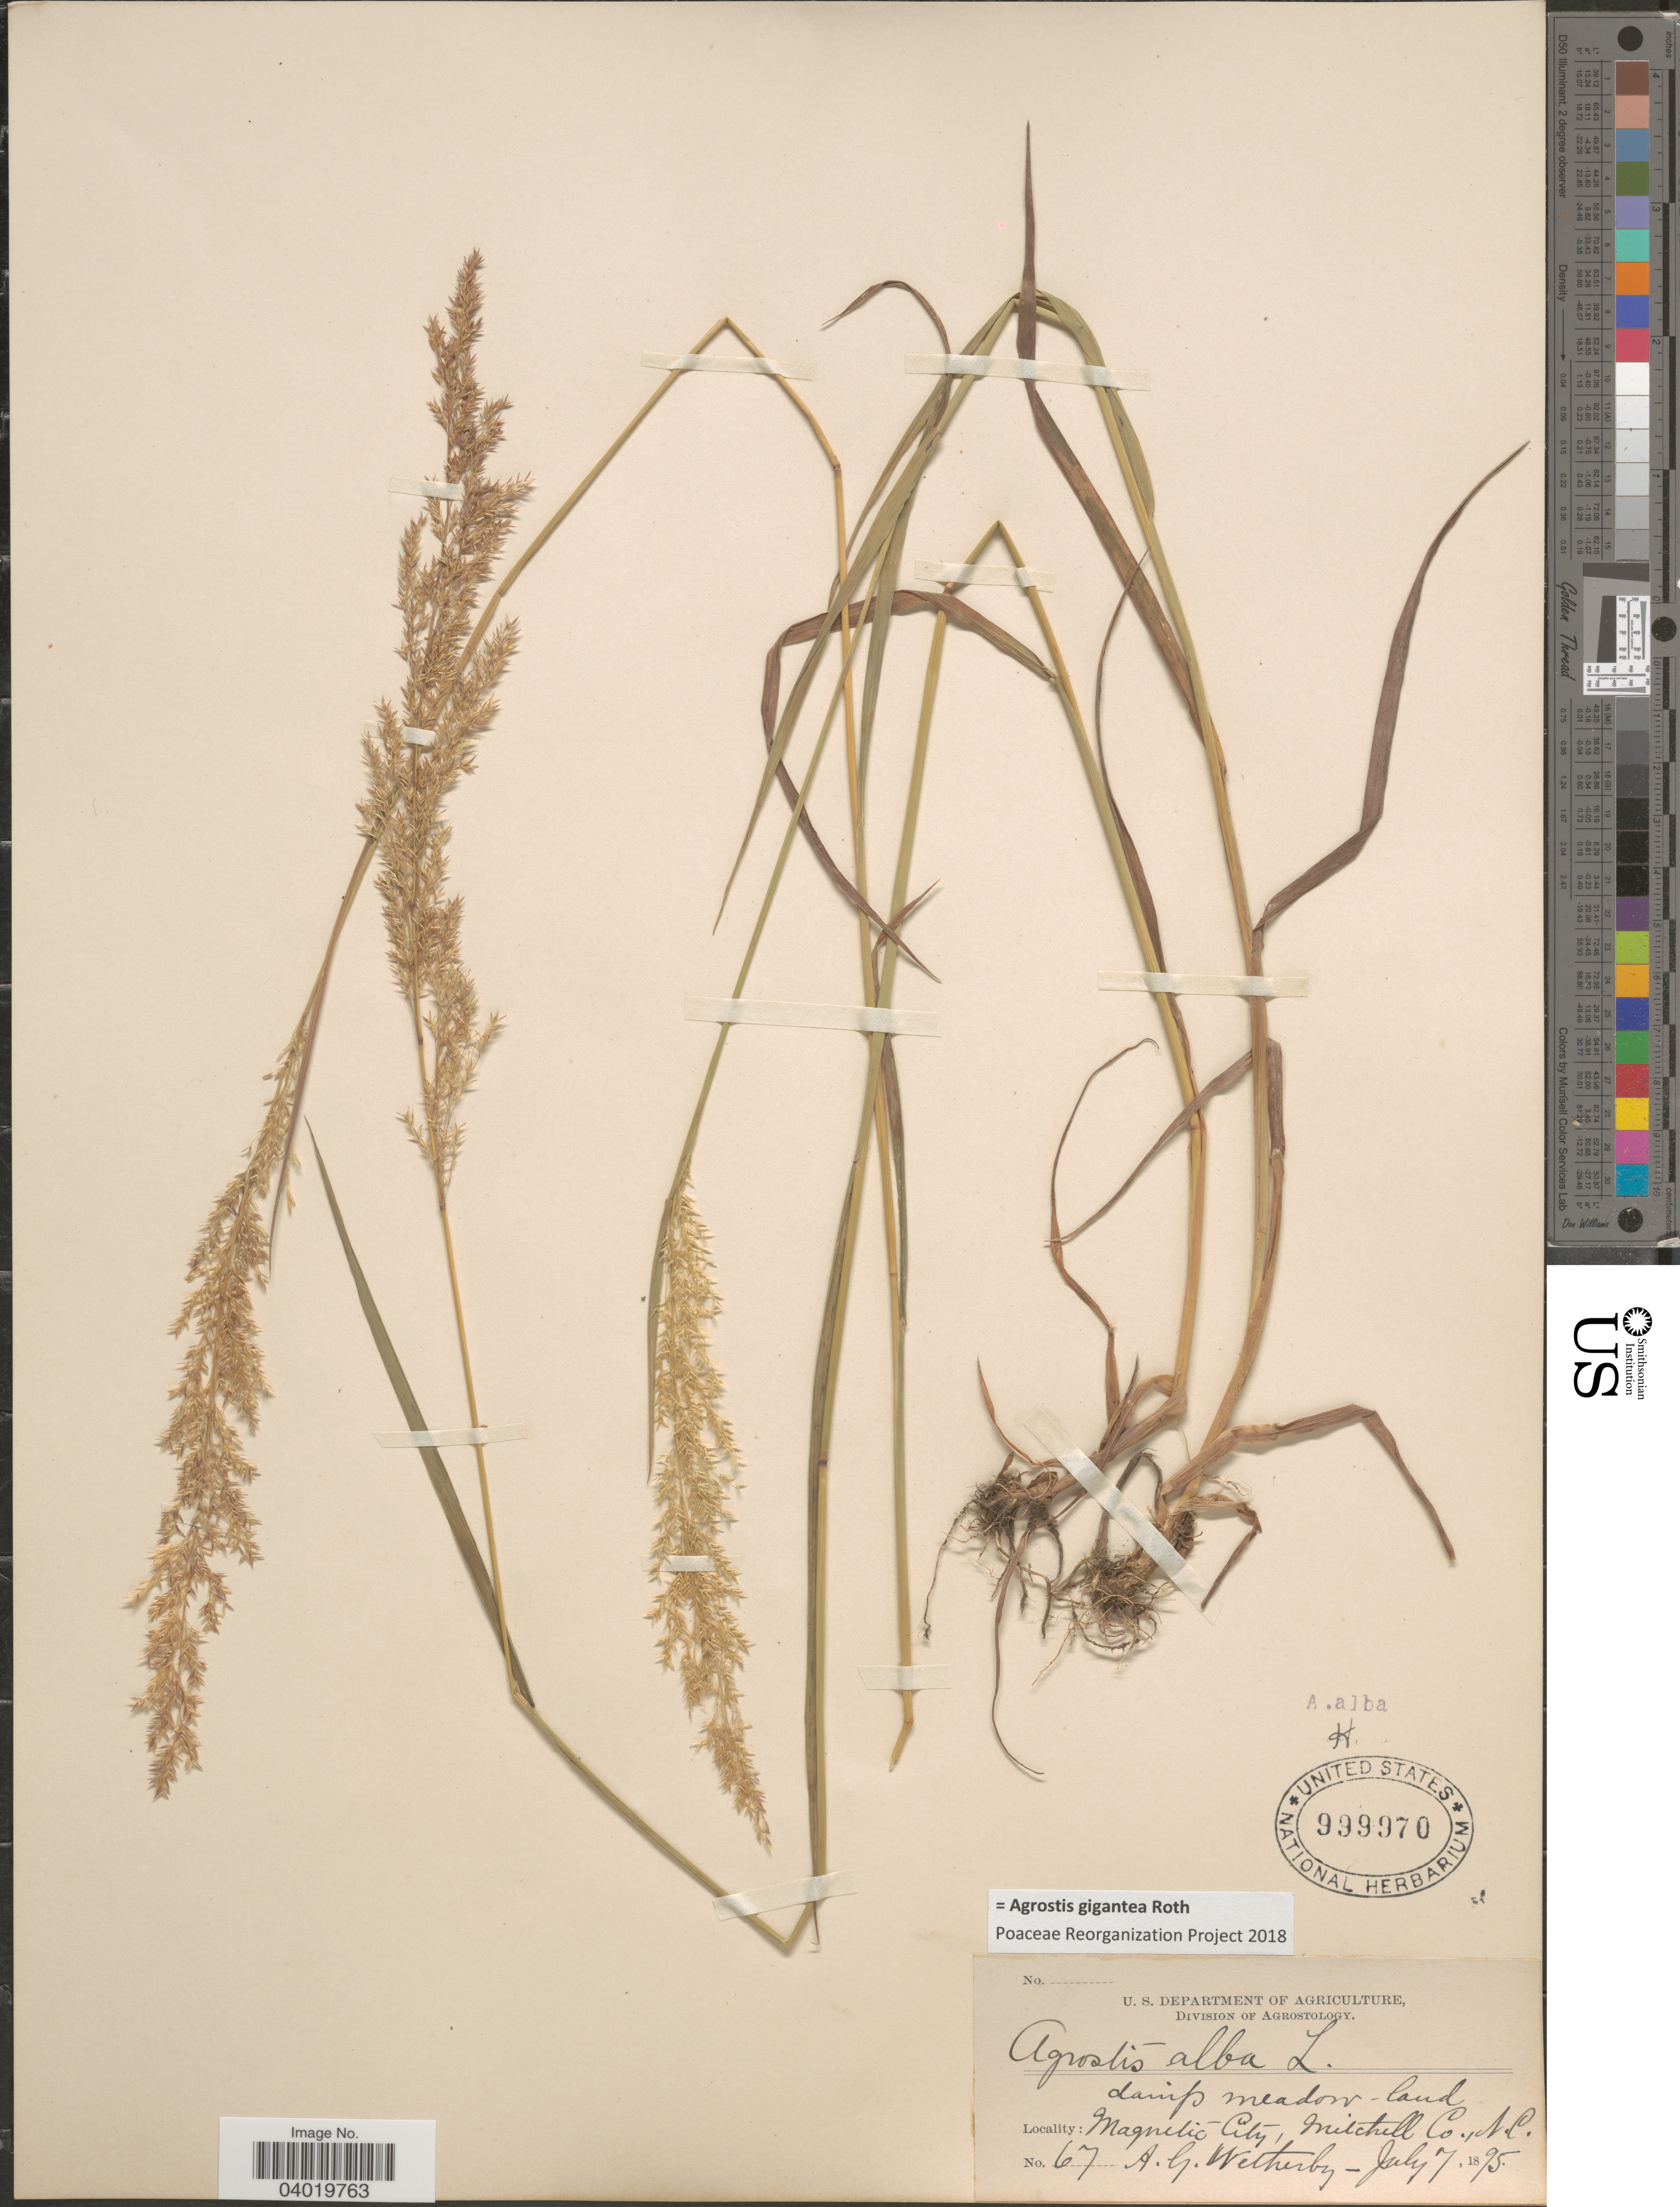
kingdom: Plantae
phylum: Tracheophyta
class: Liliopsida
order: Poales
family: Poaceae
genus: Agrostis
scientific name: Agrostis gigantea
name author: Roth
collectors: A. Wetherby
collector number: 67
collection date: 1895-07-07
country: United States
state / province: North Carolina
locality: Magnetic City, Mitchell Co.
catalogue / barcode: US 999970